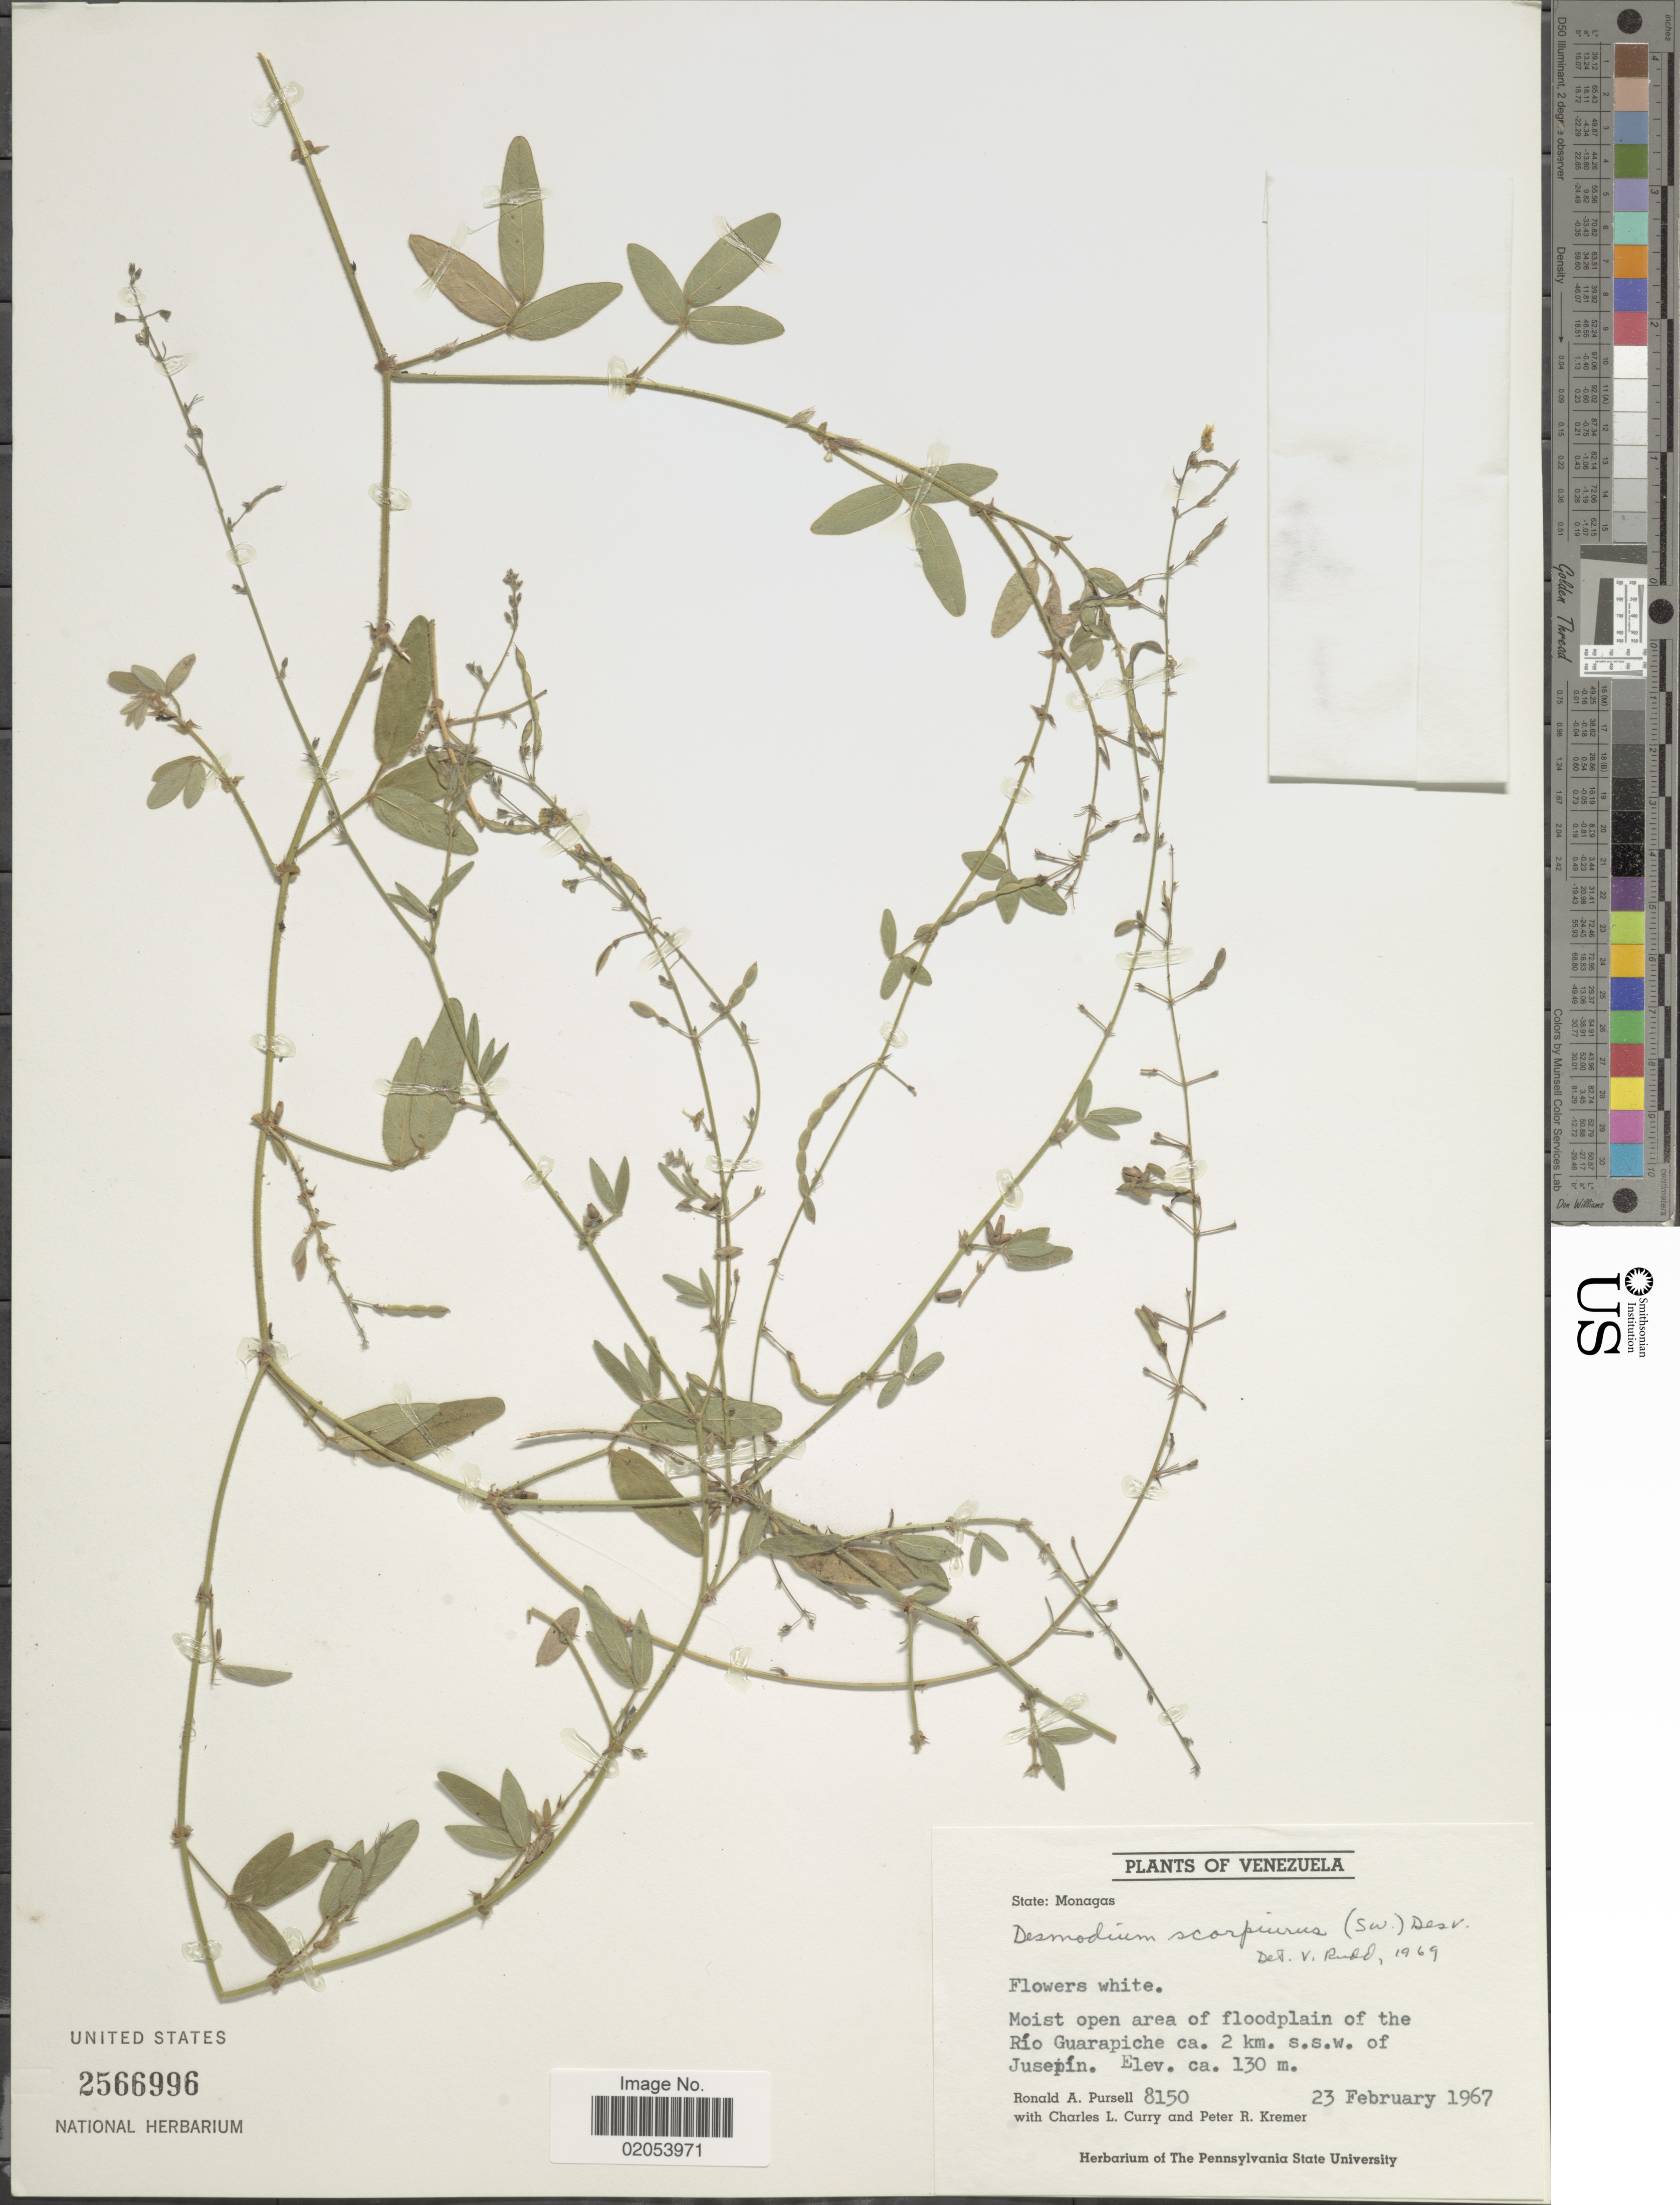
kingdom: Plantae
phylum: Tracheophyta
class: Magnoliopsida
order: Fabales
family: Fabaceae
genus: Desmodium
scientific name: Desmodium scorpiurus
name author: (Sw.) Desv. ex DC.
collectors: R. A. Pursell, C. L. Curry & P. Kremer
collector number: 8150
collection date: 1967-02-23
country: Venezuela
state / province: Monagas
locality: Moist open area of floodplain of the Rio Guarapiche ca. 2 km. s.s.w. of Jusepin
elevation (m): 130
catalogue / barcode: US 2566996